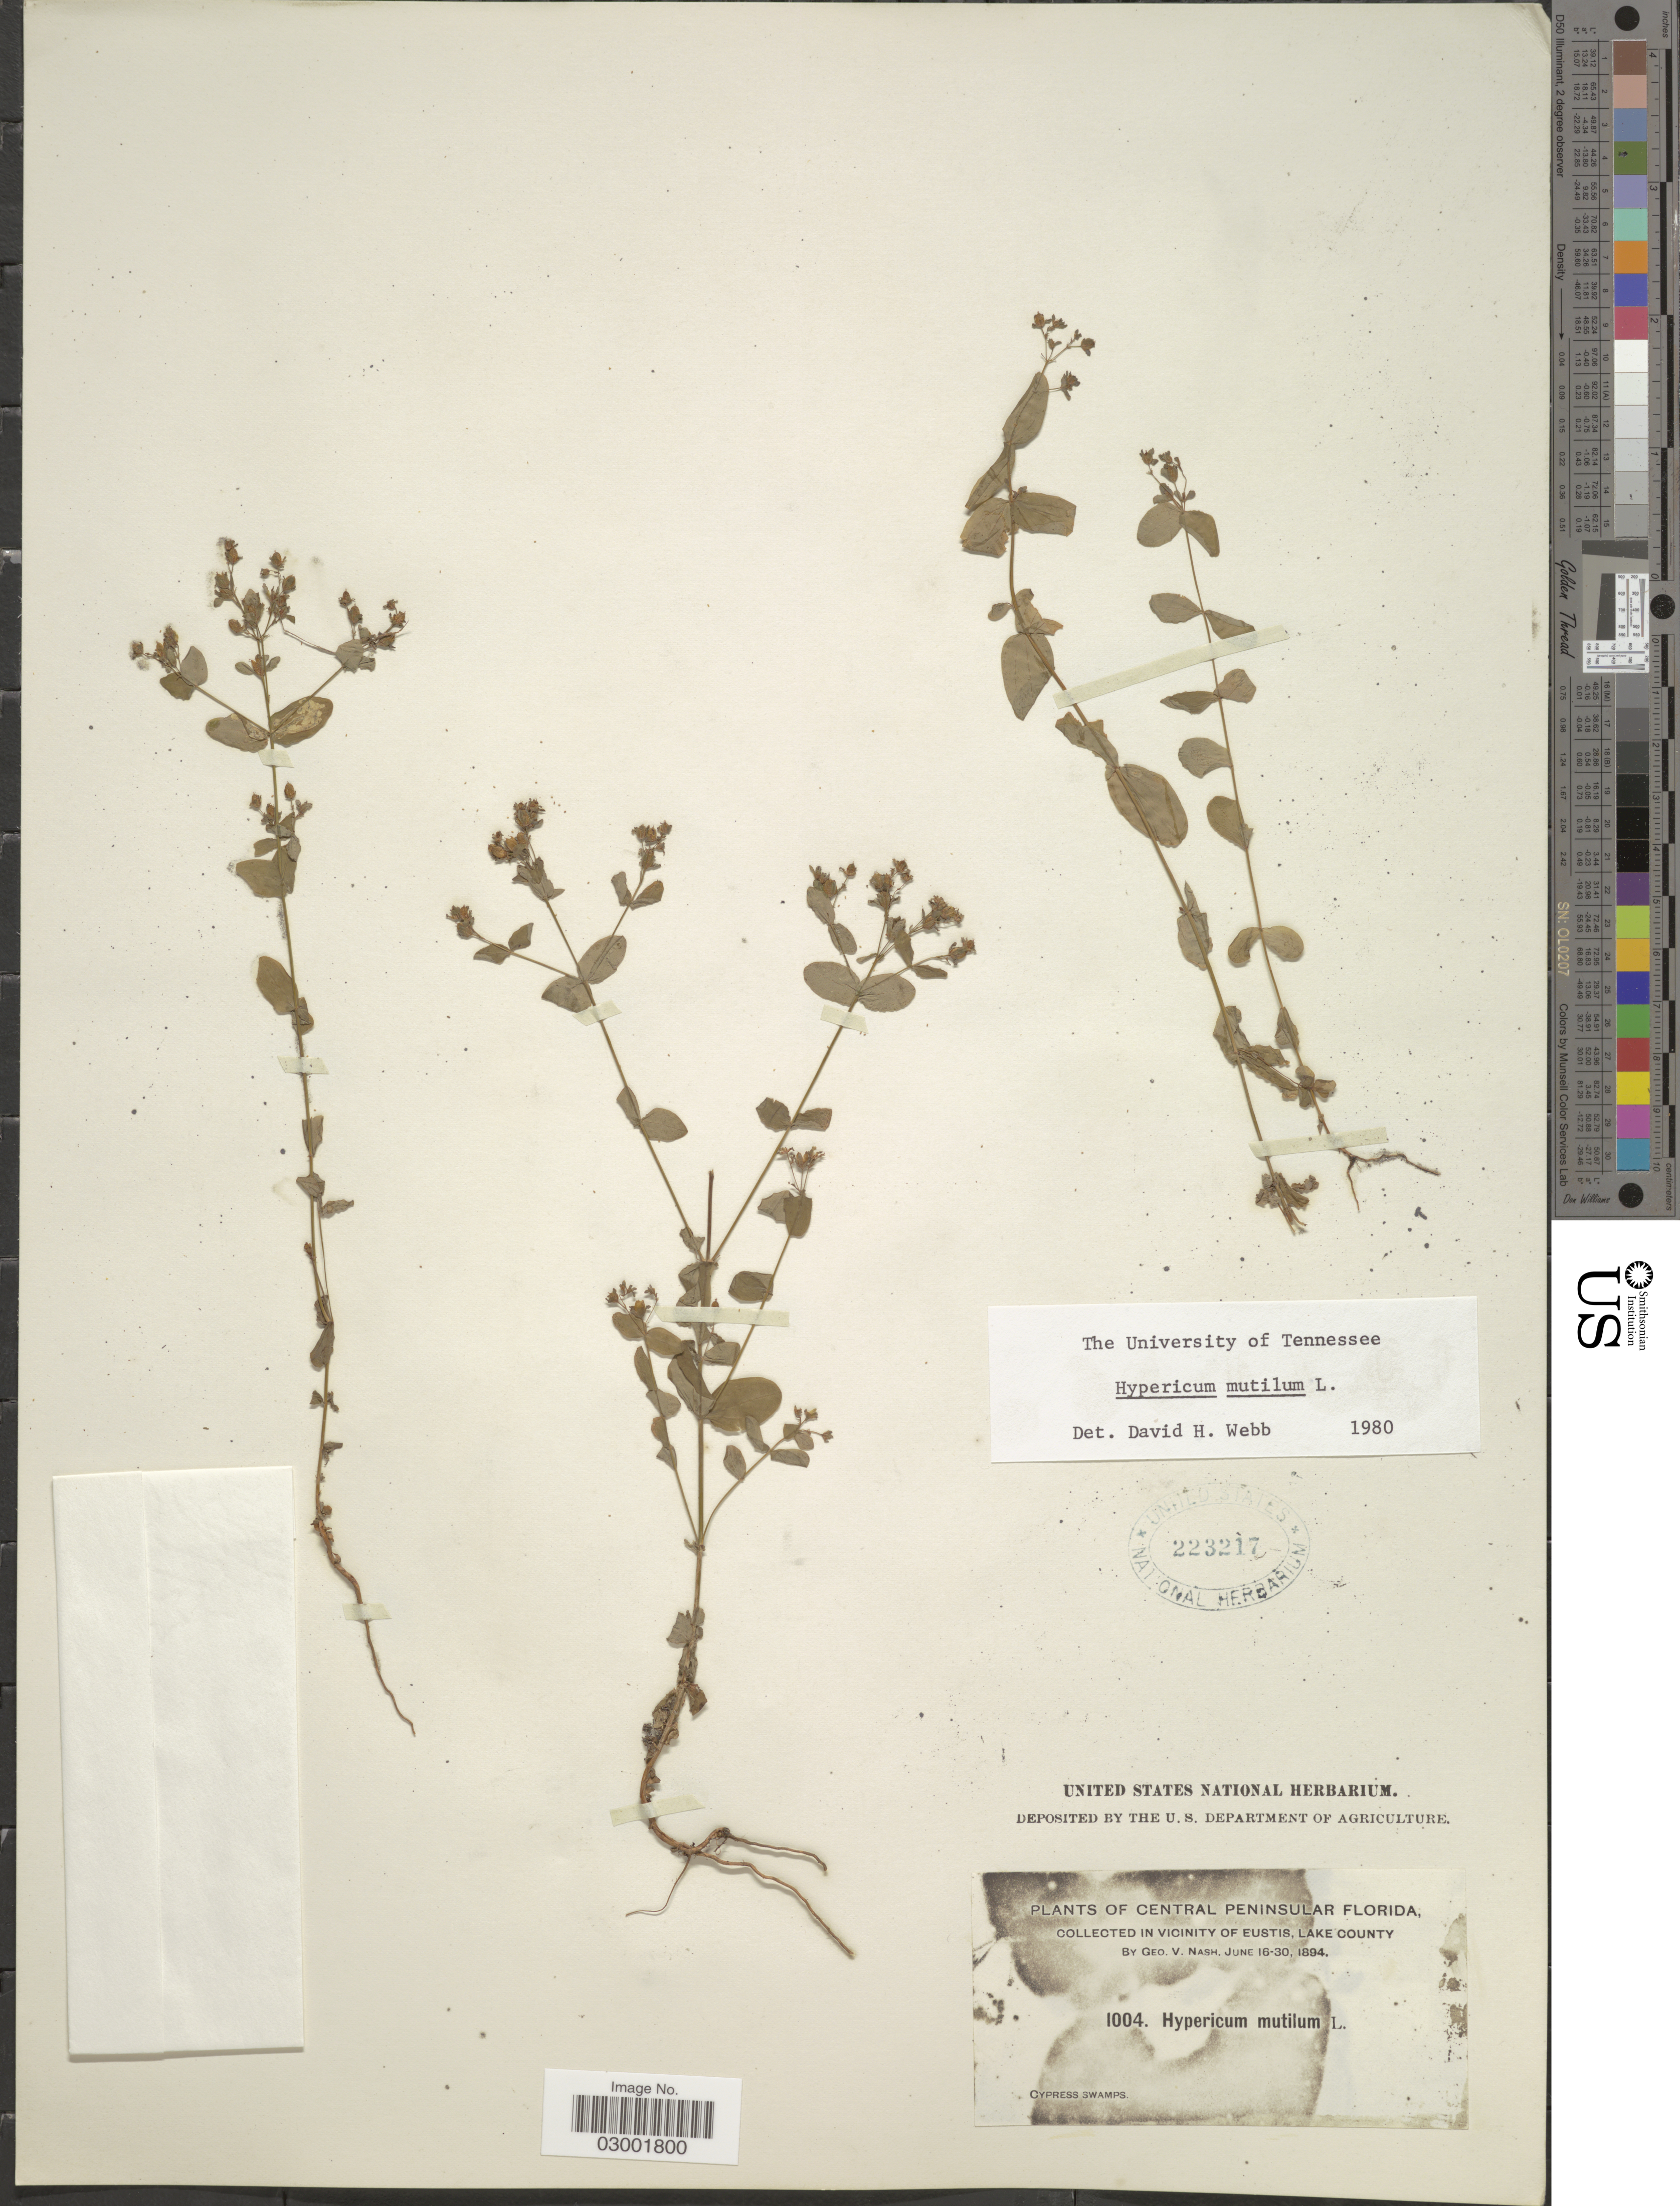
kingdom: Plantae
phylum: Tracheophyta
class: Magnoliopsida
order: Malpighiales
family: Hypericaceae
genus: Hypericum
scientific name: Hypericum mutilum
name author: L.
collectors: G. V. Nash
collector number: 1004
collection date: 1894-06-16/1894-06-30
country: United States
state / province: Florida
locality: Central Peninsular Florida, in vicinity of Eustis, Lake County. Cypress Swamps.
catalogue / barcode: US 223217